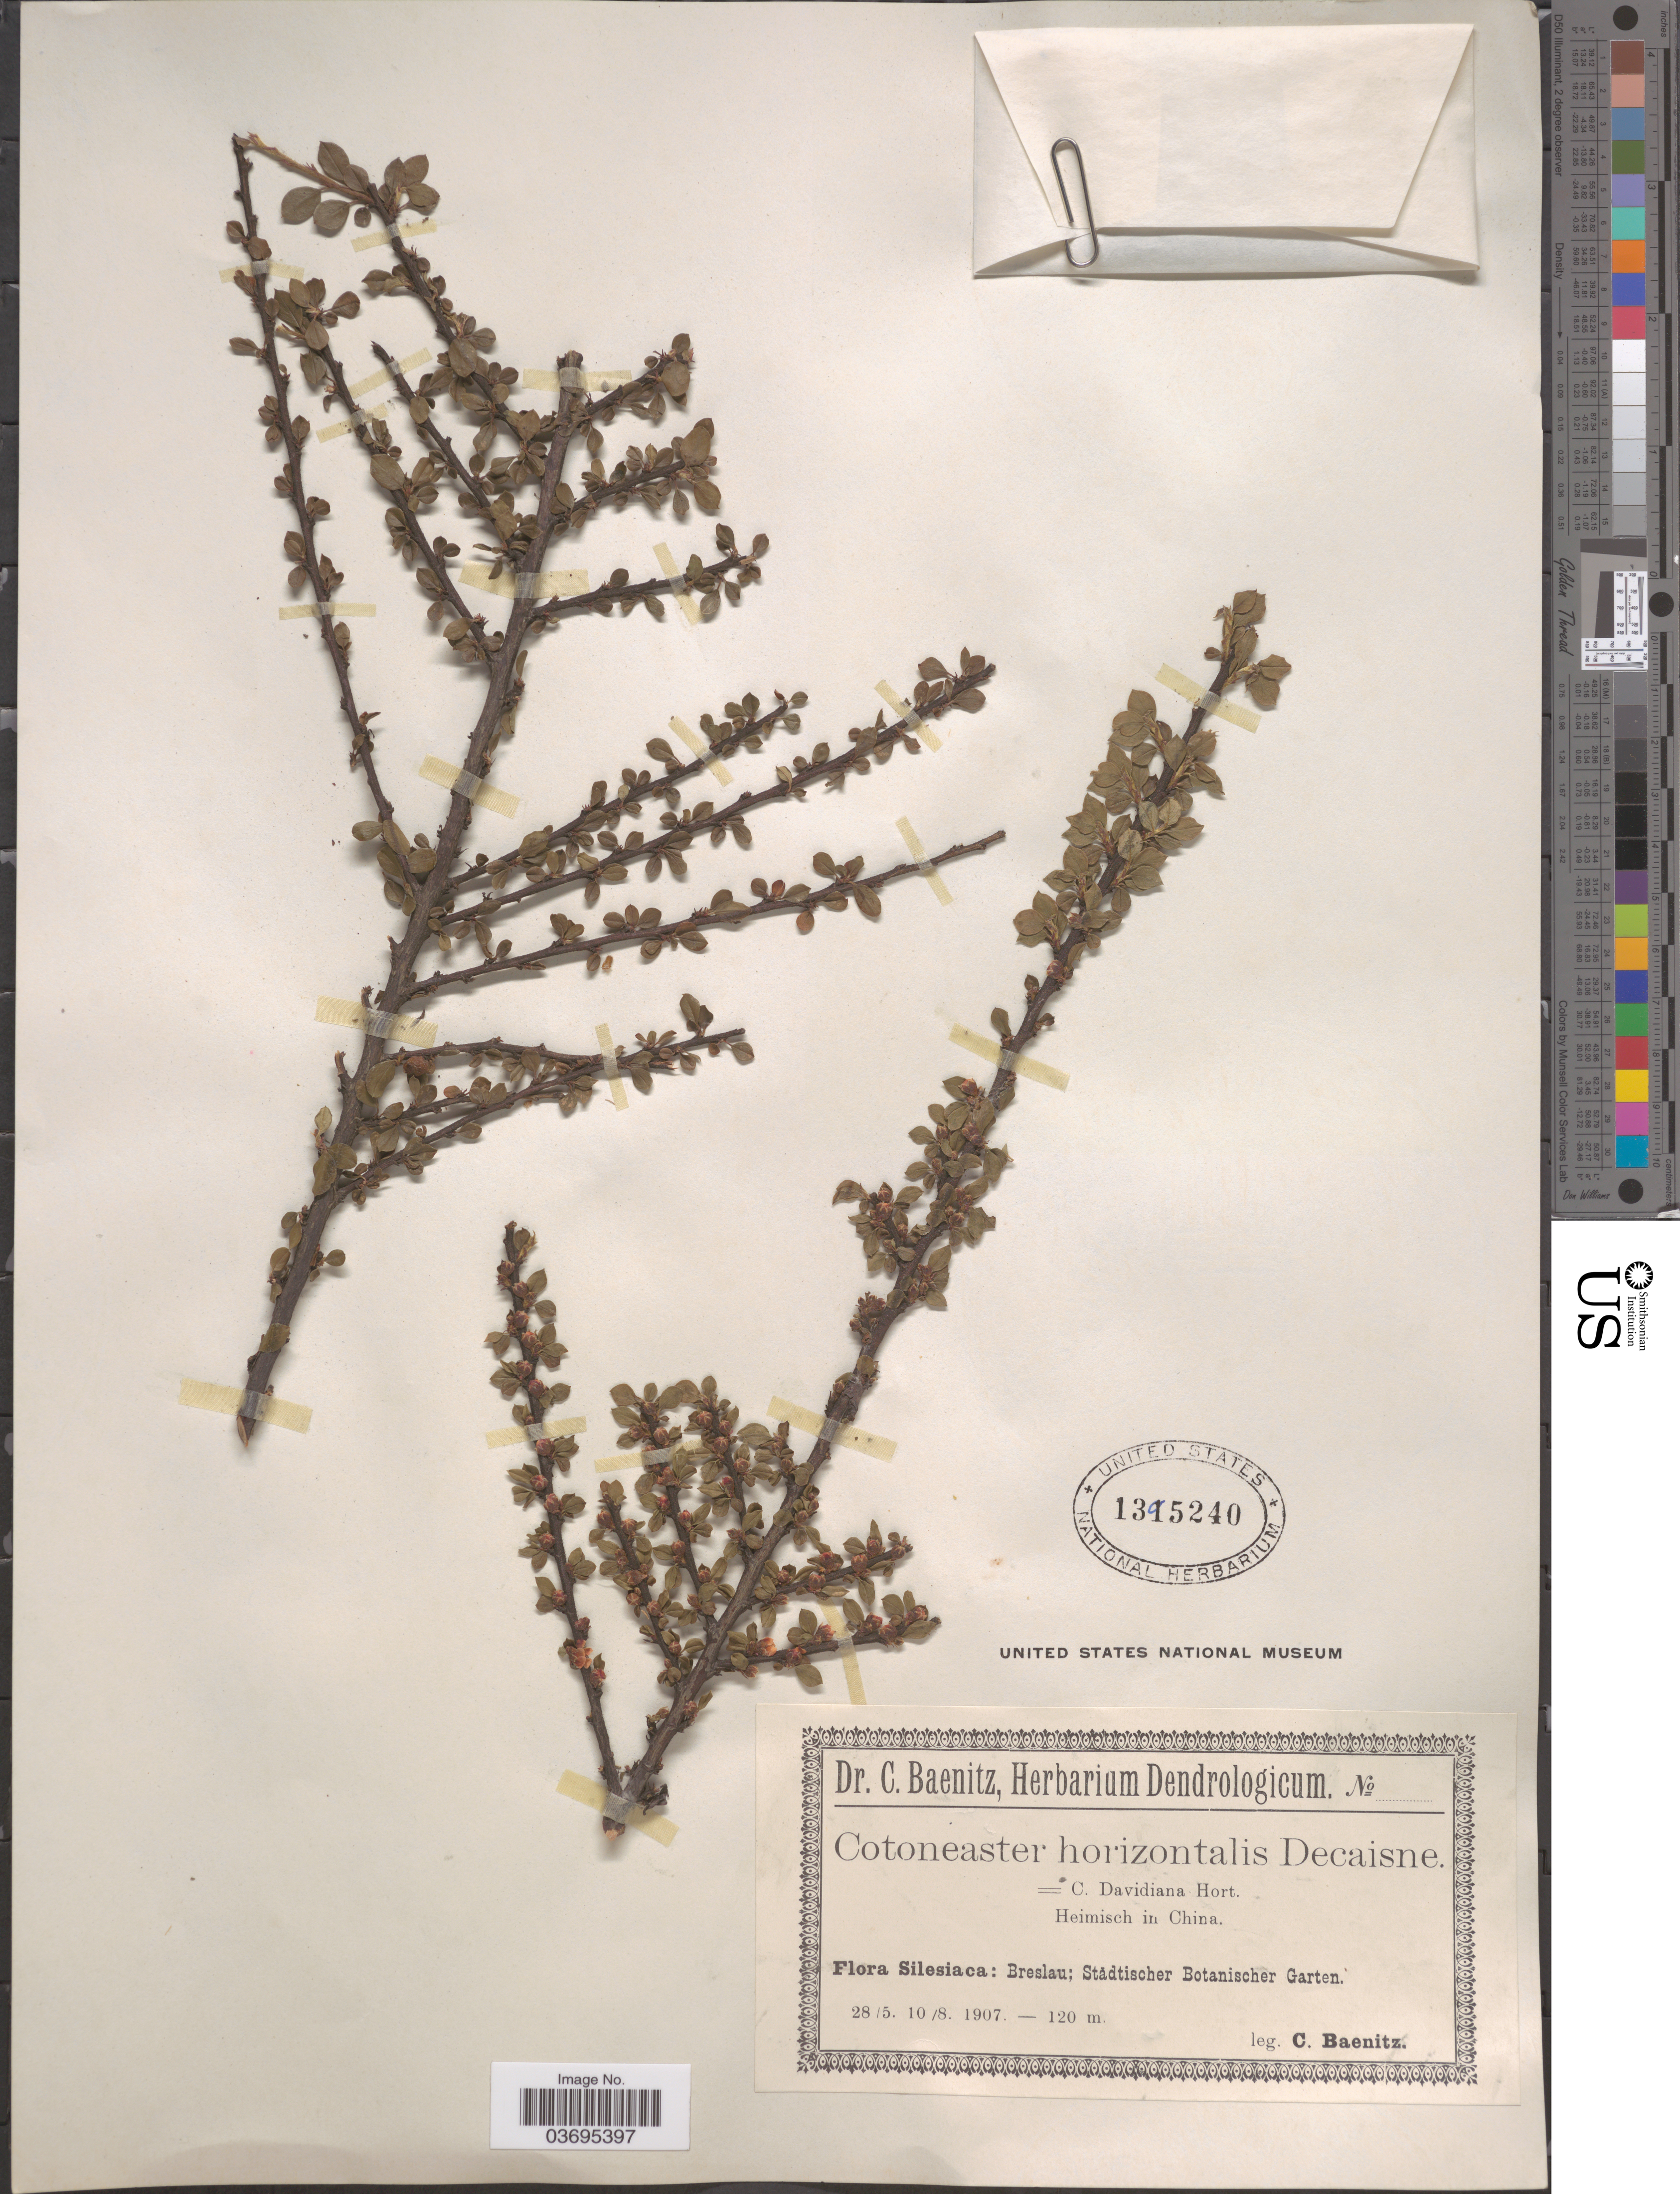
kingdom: Plantae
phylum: Tracheophyta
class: Magnoliopsida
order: Rosales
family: Rosaceae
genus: Cotoneaster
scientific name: Cotoneaster horizontalis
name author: Decne.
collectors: C. G. Baenitz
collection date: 1907-05-28/1907-08-10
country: Poland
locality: Silesiaca: Breslau; Stadtischer Botanischer Garten.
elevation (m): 120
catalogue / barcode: US 1395240